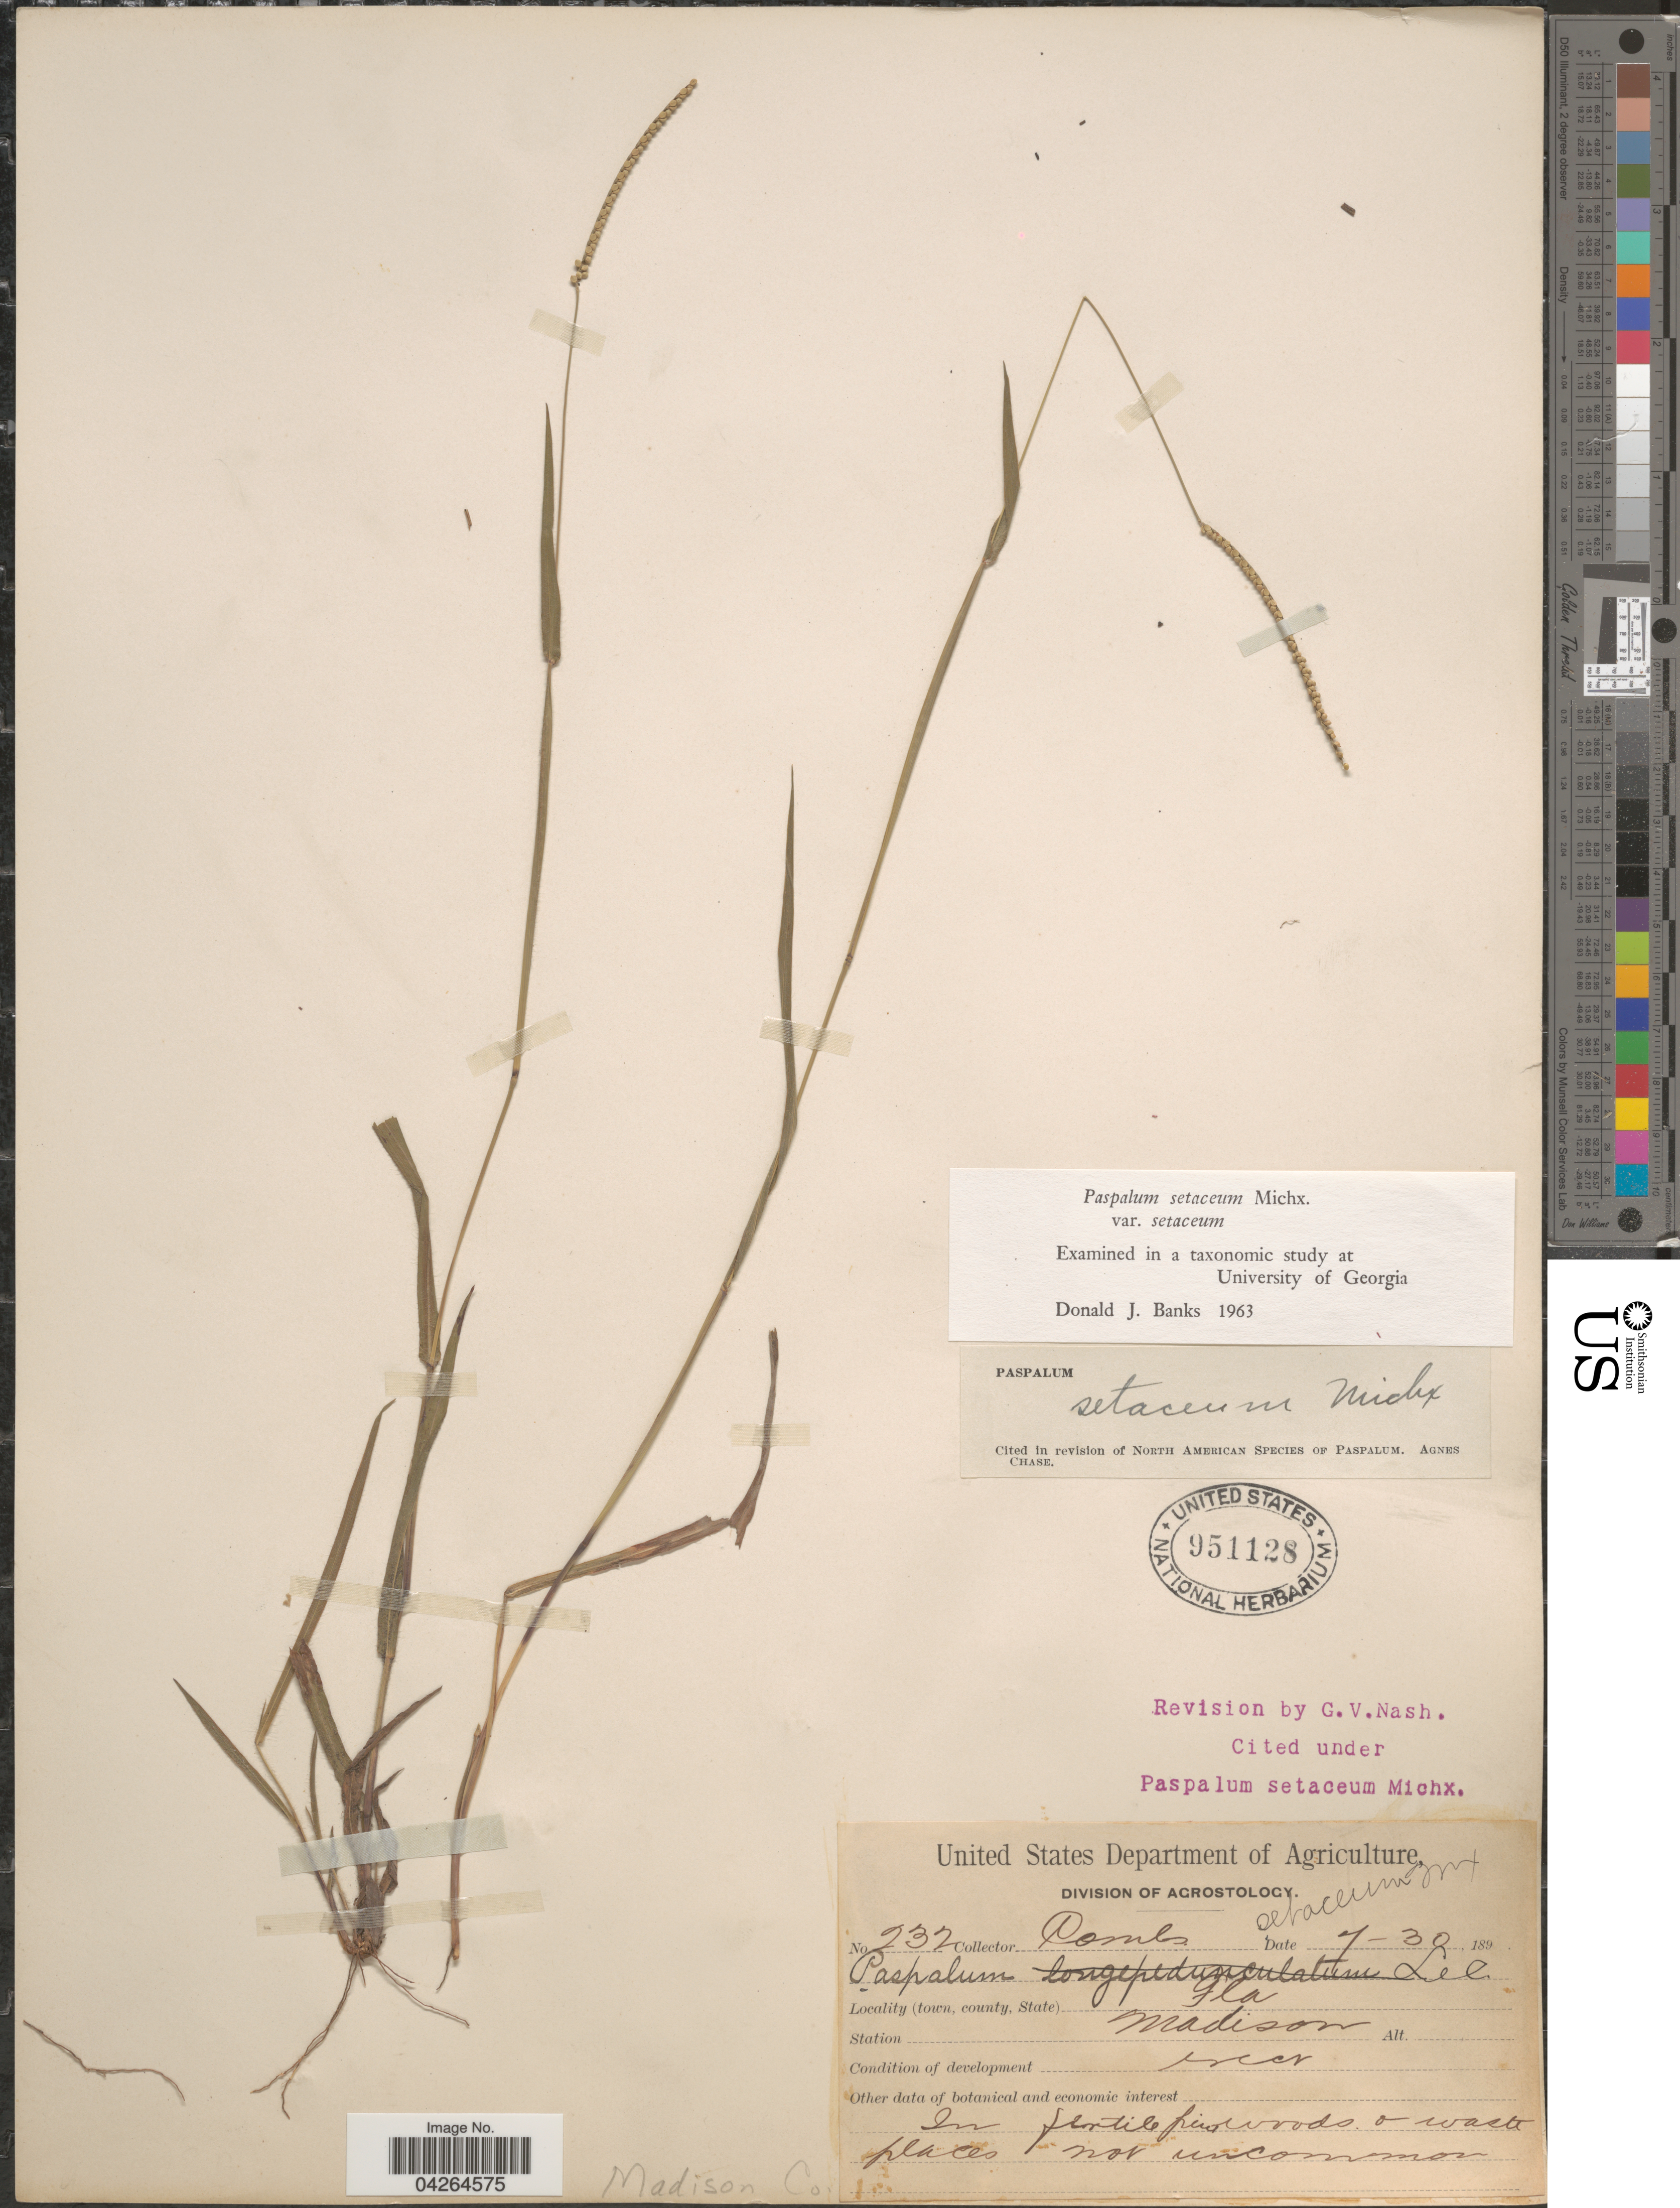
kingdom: Plantae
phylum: Tracheophyta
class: Liliopsida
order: Poales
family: Poaceae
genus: Paspalum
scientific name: Paspalum setaceum var. setaceum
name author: Michx.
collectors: -. Combs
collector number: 232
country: United States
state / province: Florida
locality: Station Madison. Madison Co.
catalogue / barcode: US 951128